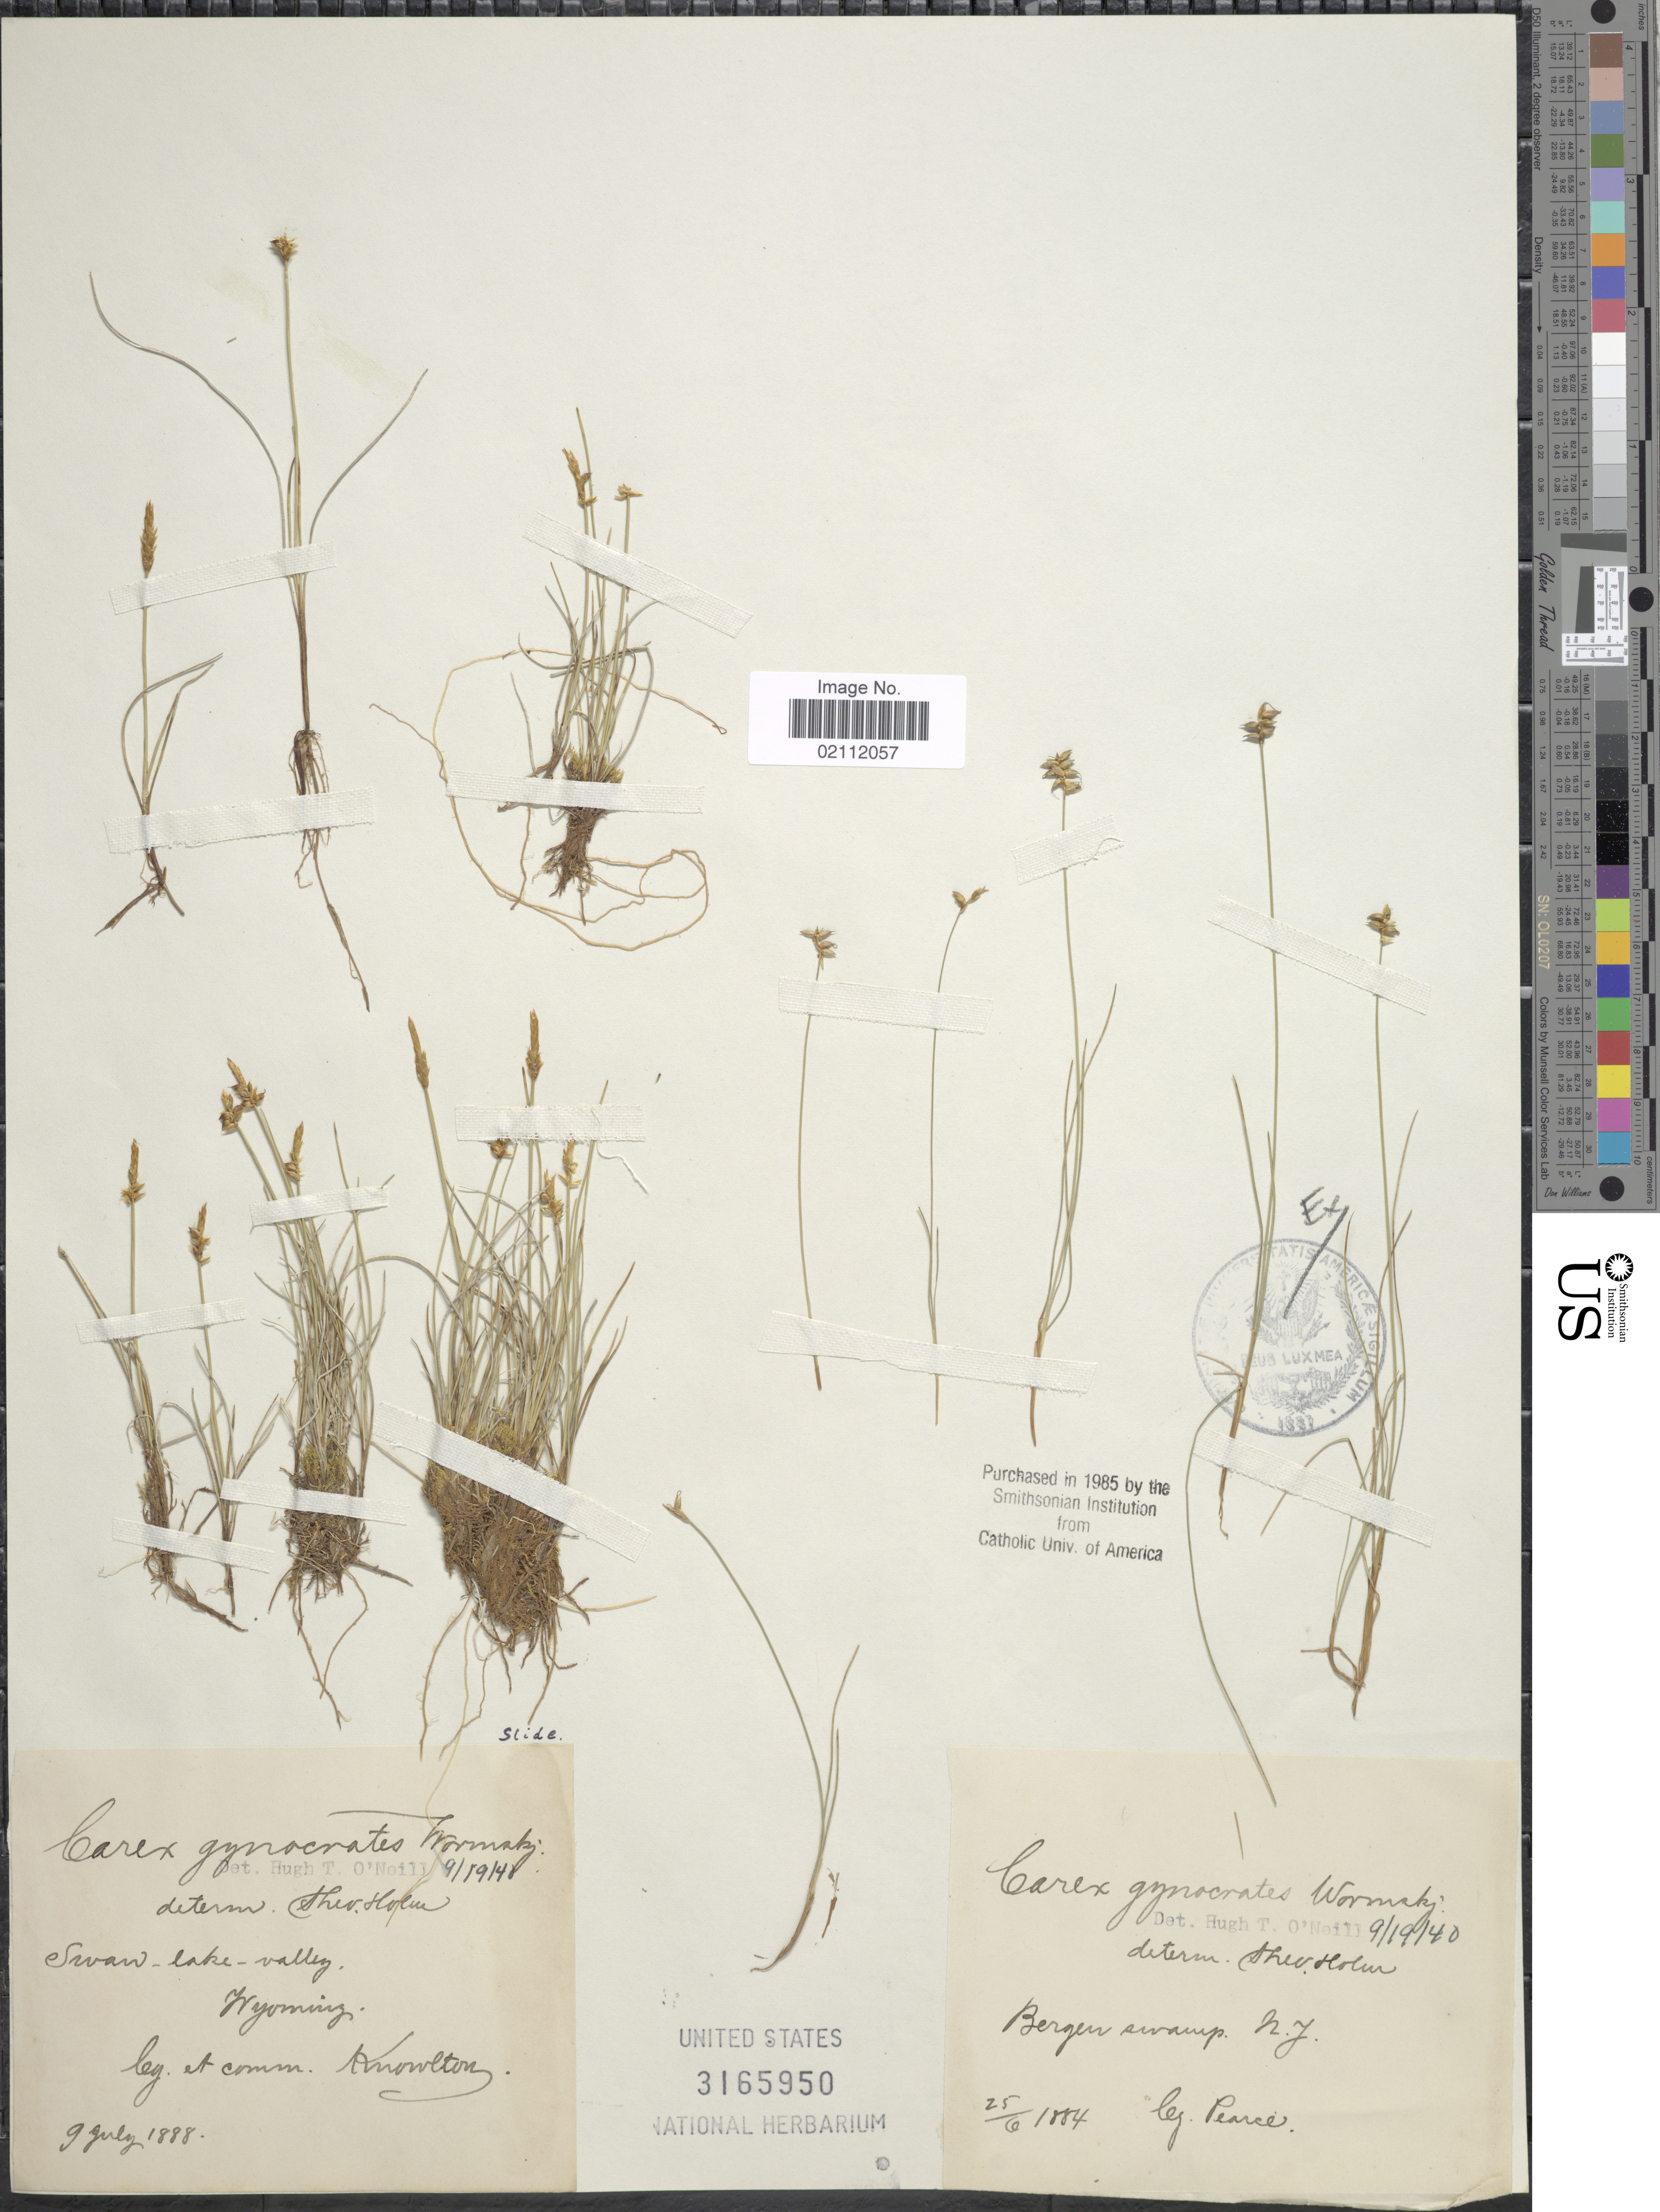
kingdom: Plantae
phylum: Tracheophyta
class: Liliopsida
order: Poales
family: Cyperaceae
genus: Carex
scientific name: Carex nardina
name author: (Hornem.) Fr.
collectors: -. Knowlton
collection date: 1888-07-09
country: United States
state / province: Wyoming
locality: Swan-lake-valley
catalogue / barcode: US 3165950-2